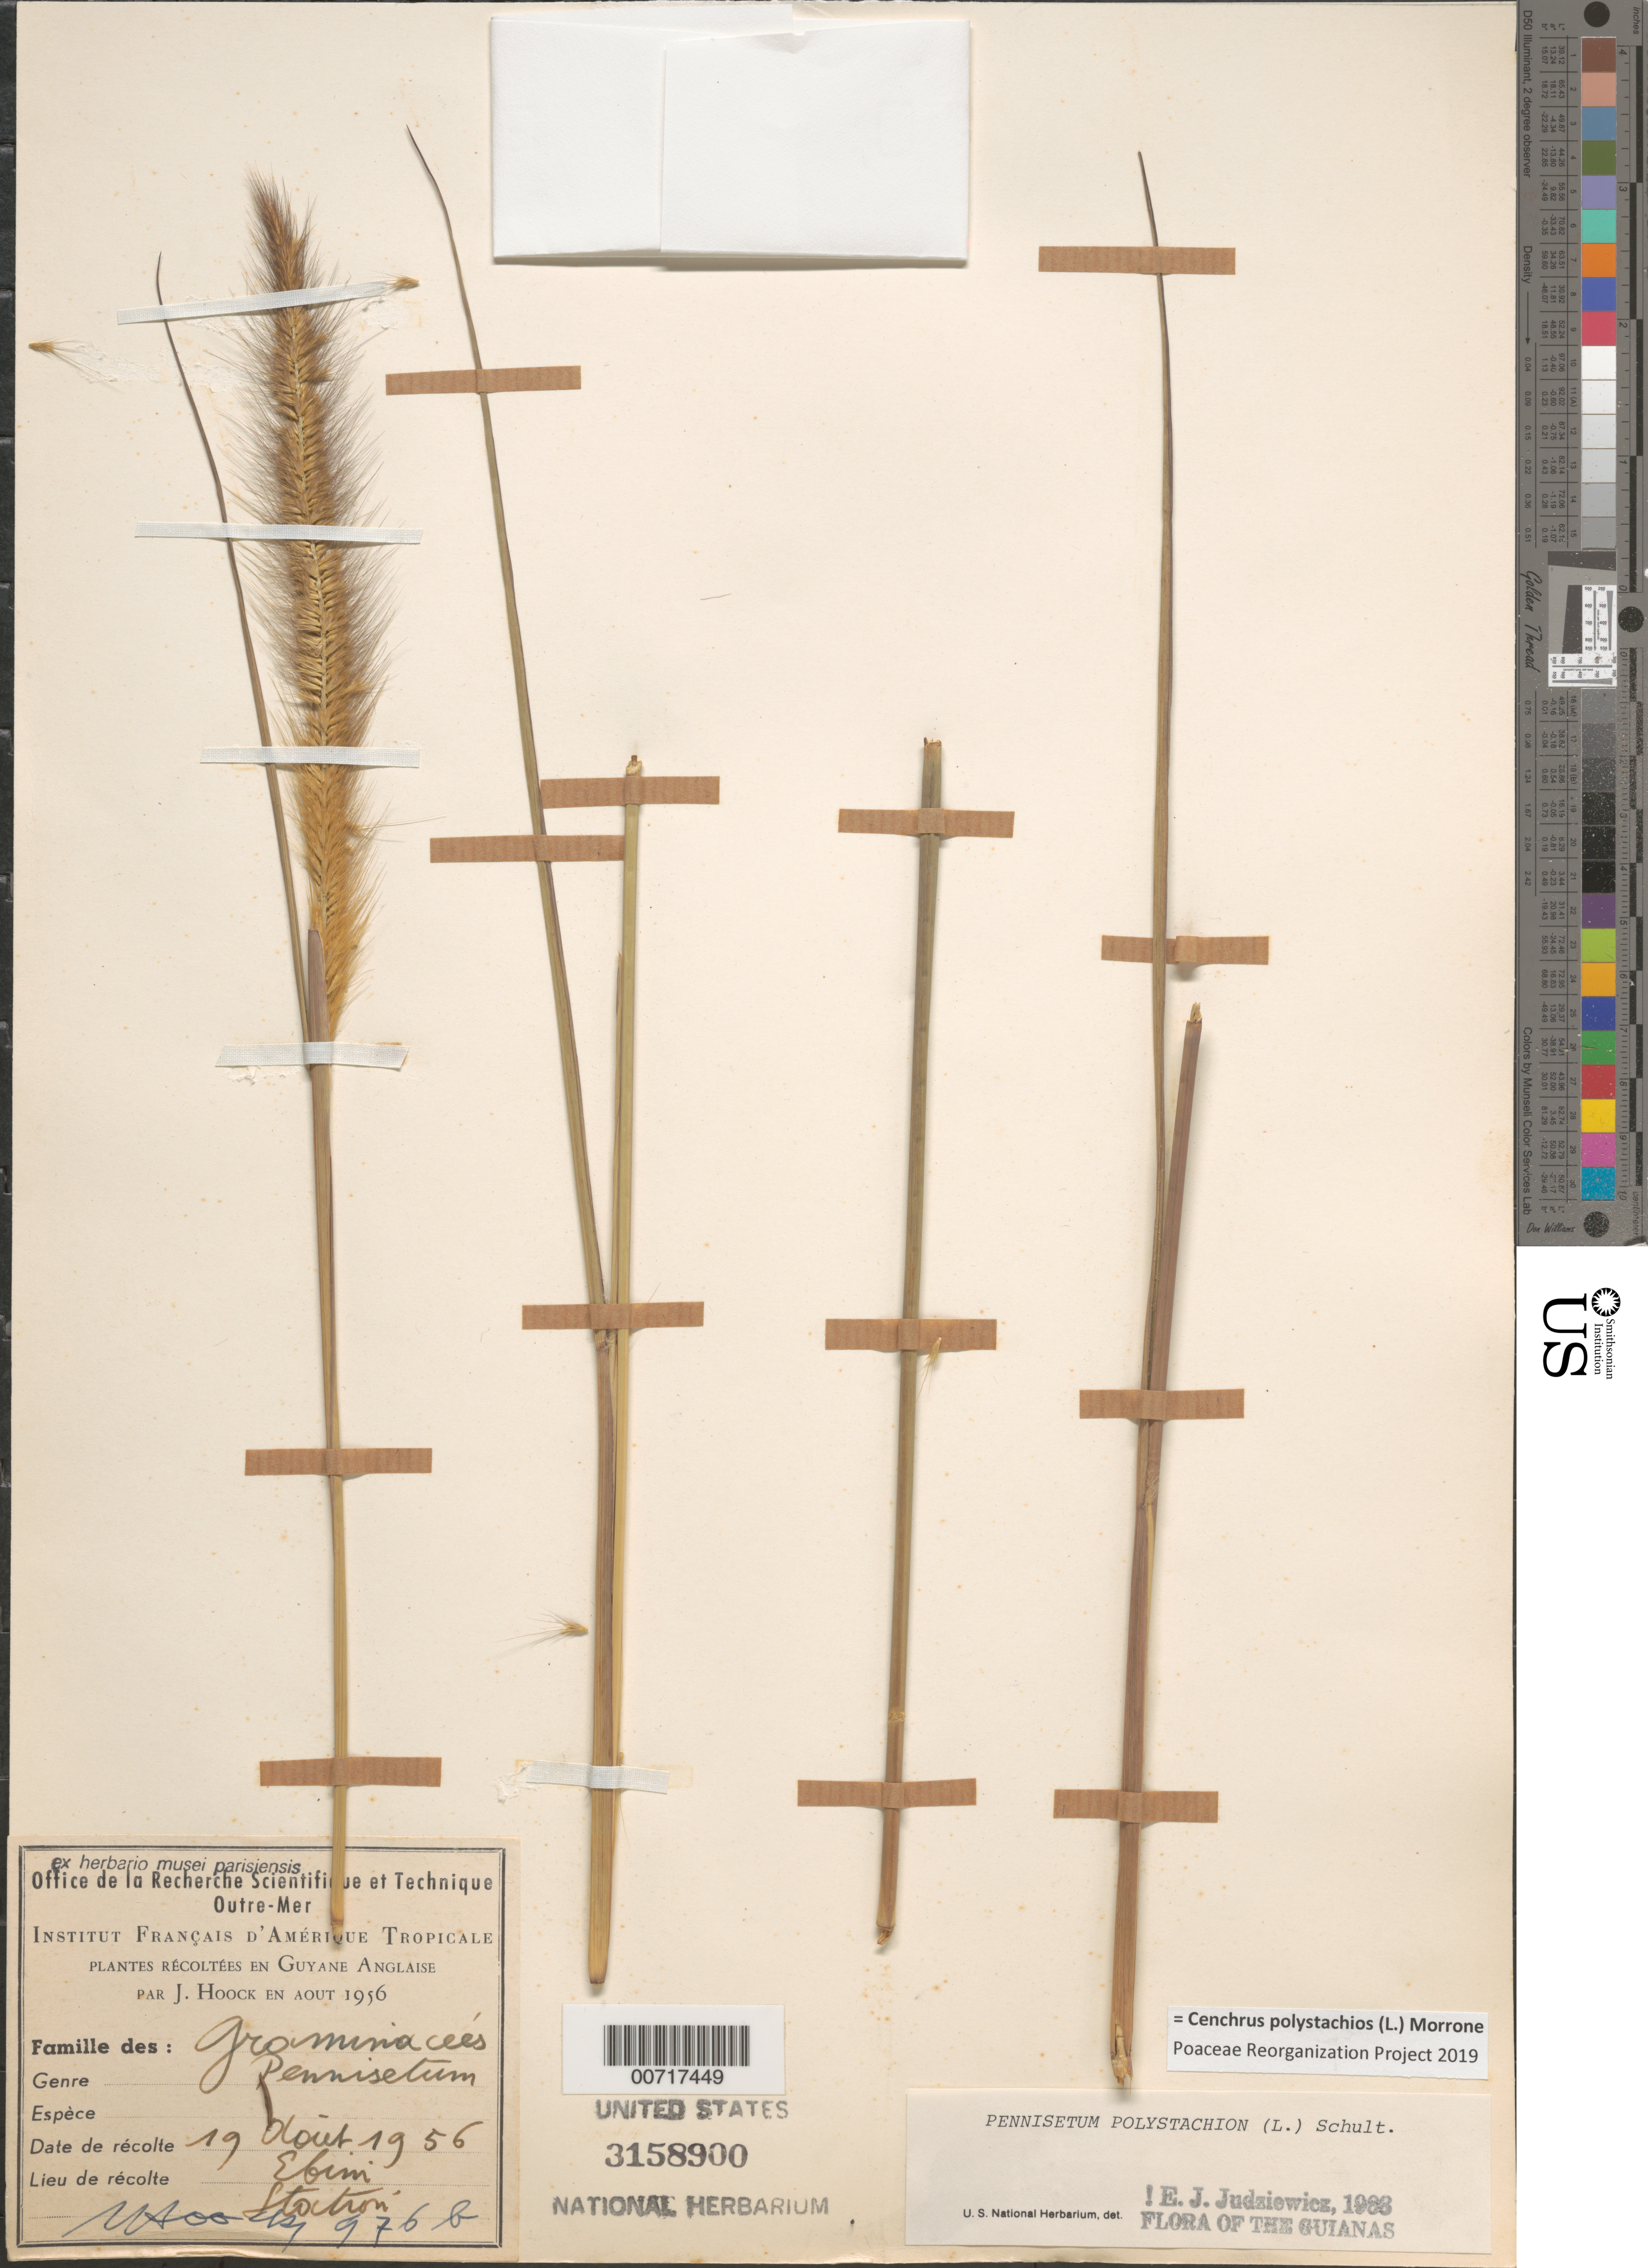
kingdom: Plantae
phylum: Tracheophyta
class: Liliopsida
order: Poales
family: Poaceae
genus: Cenchrus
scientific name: Cenchrus polystachios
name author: (L.) Morrone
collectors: J. Hoock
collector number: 976b?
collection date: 1956-08-19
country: Guyana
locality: Guyane Anglaise. Ebim Station.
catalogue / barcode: US 3158900